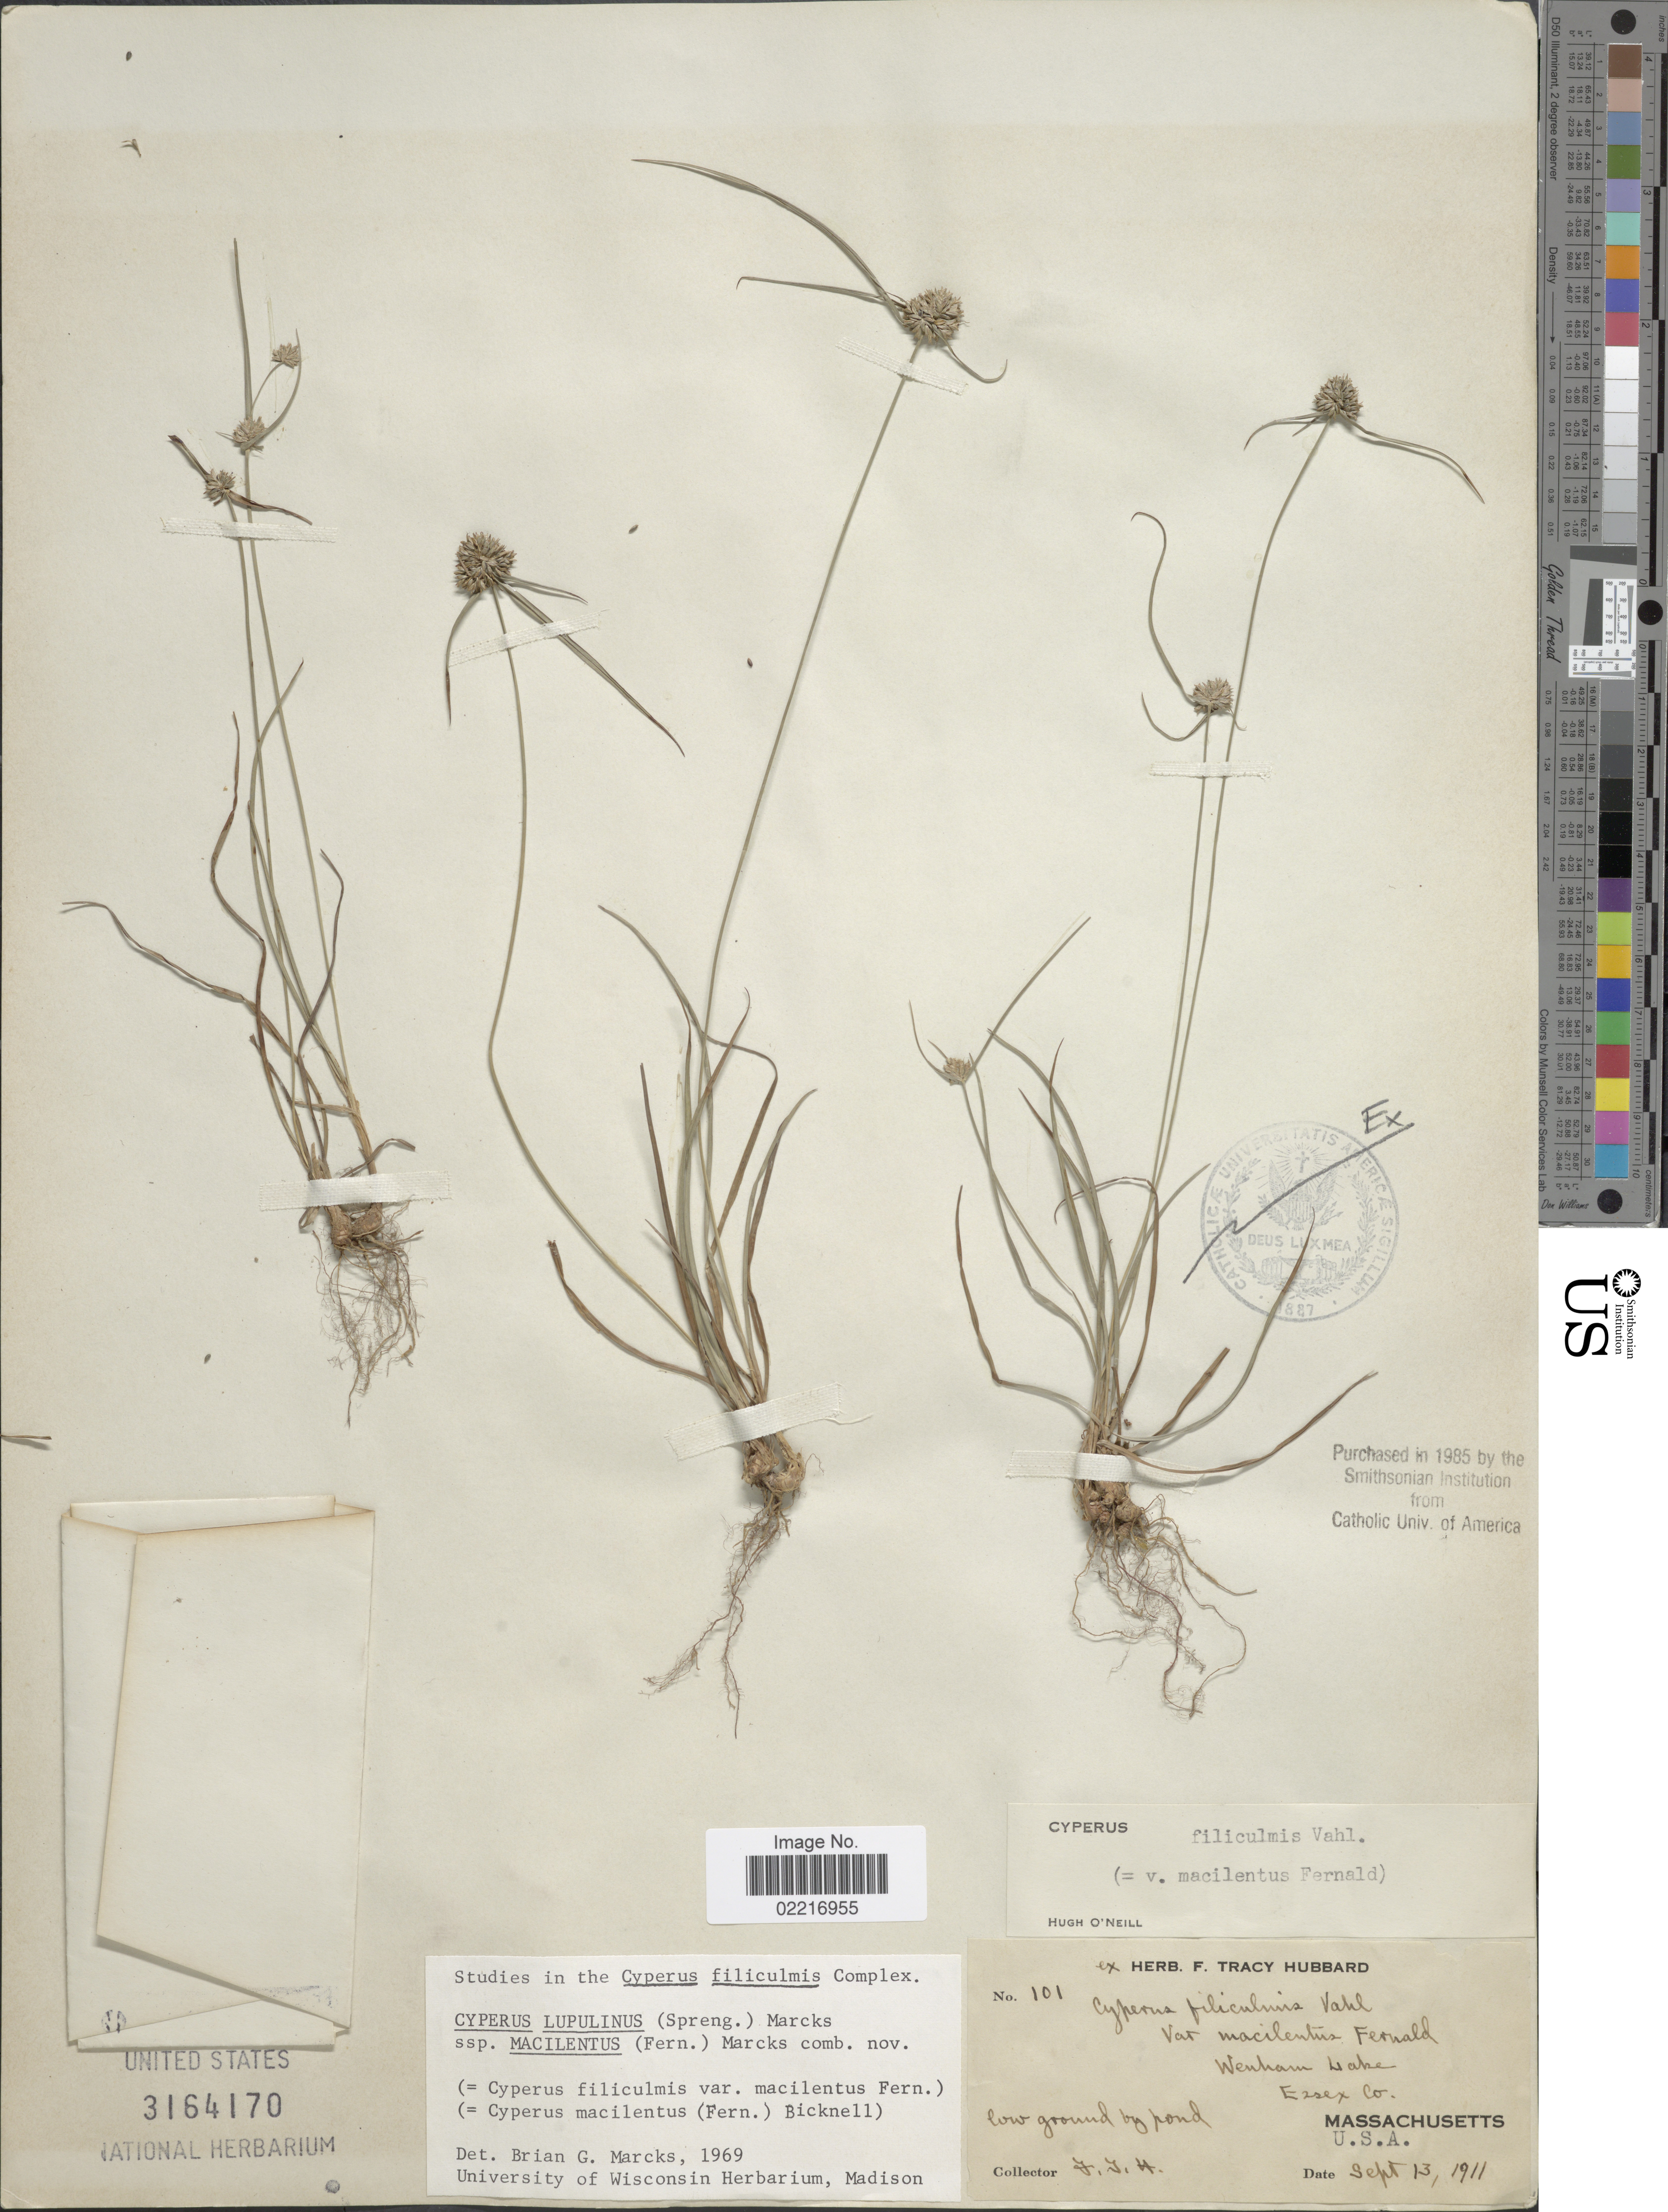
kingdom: Plantae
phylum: Tracheophyta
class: Liliopsida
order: Poales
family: Cyperaceae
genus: Cyperus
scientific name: Cyperus lupulinus subsp. macilentus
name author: (Fernald) Marcks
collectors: F. T. Hubbard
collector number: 101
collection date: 1911-09-13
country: United States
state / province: Massachusetts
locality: Wenham Lake, Essex Co.,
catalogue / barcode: US 3164170